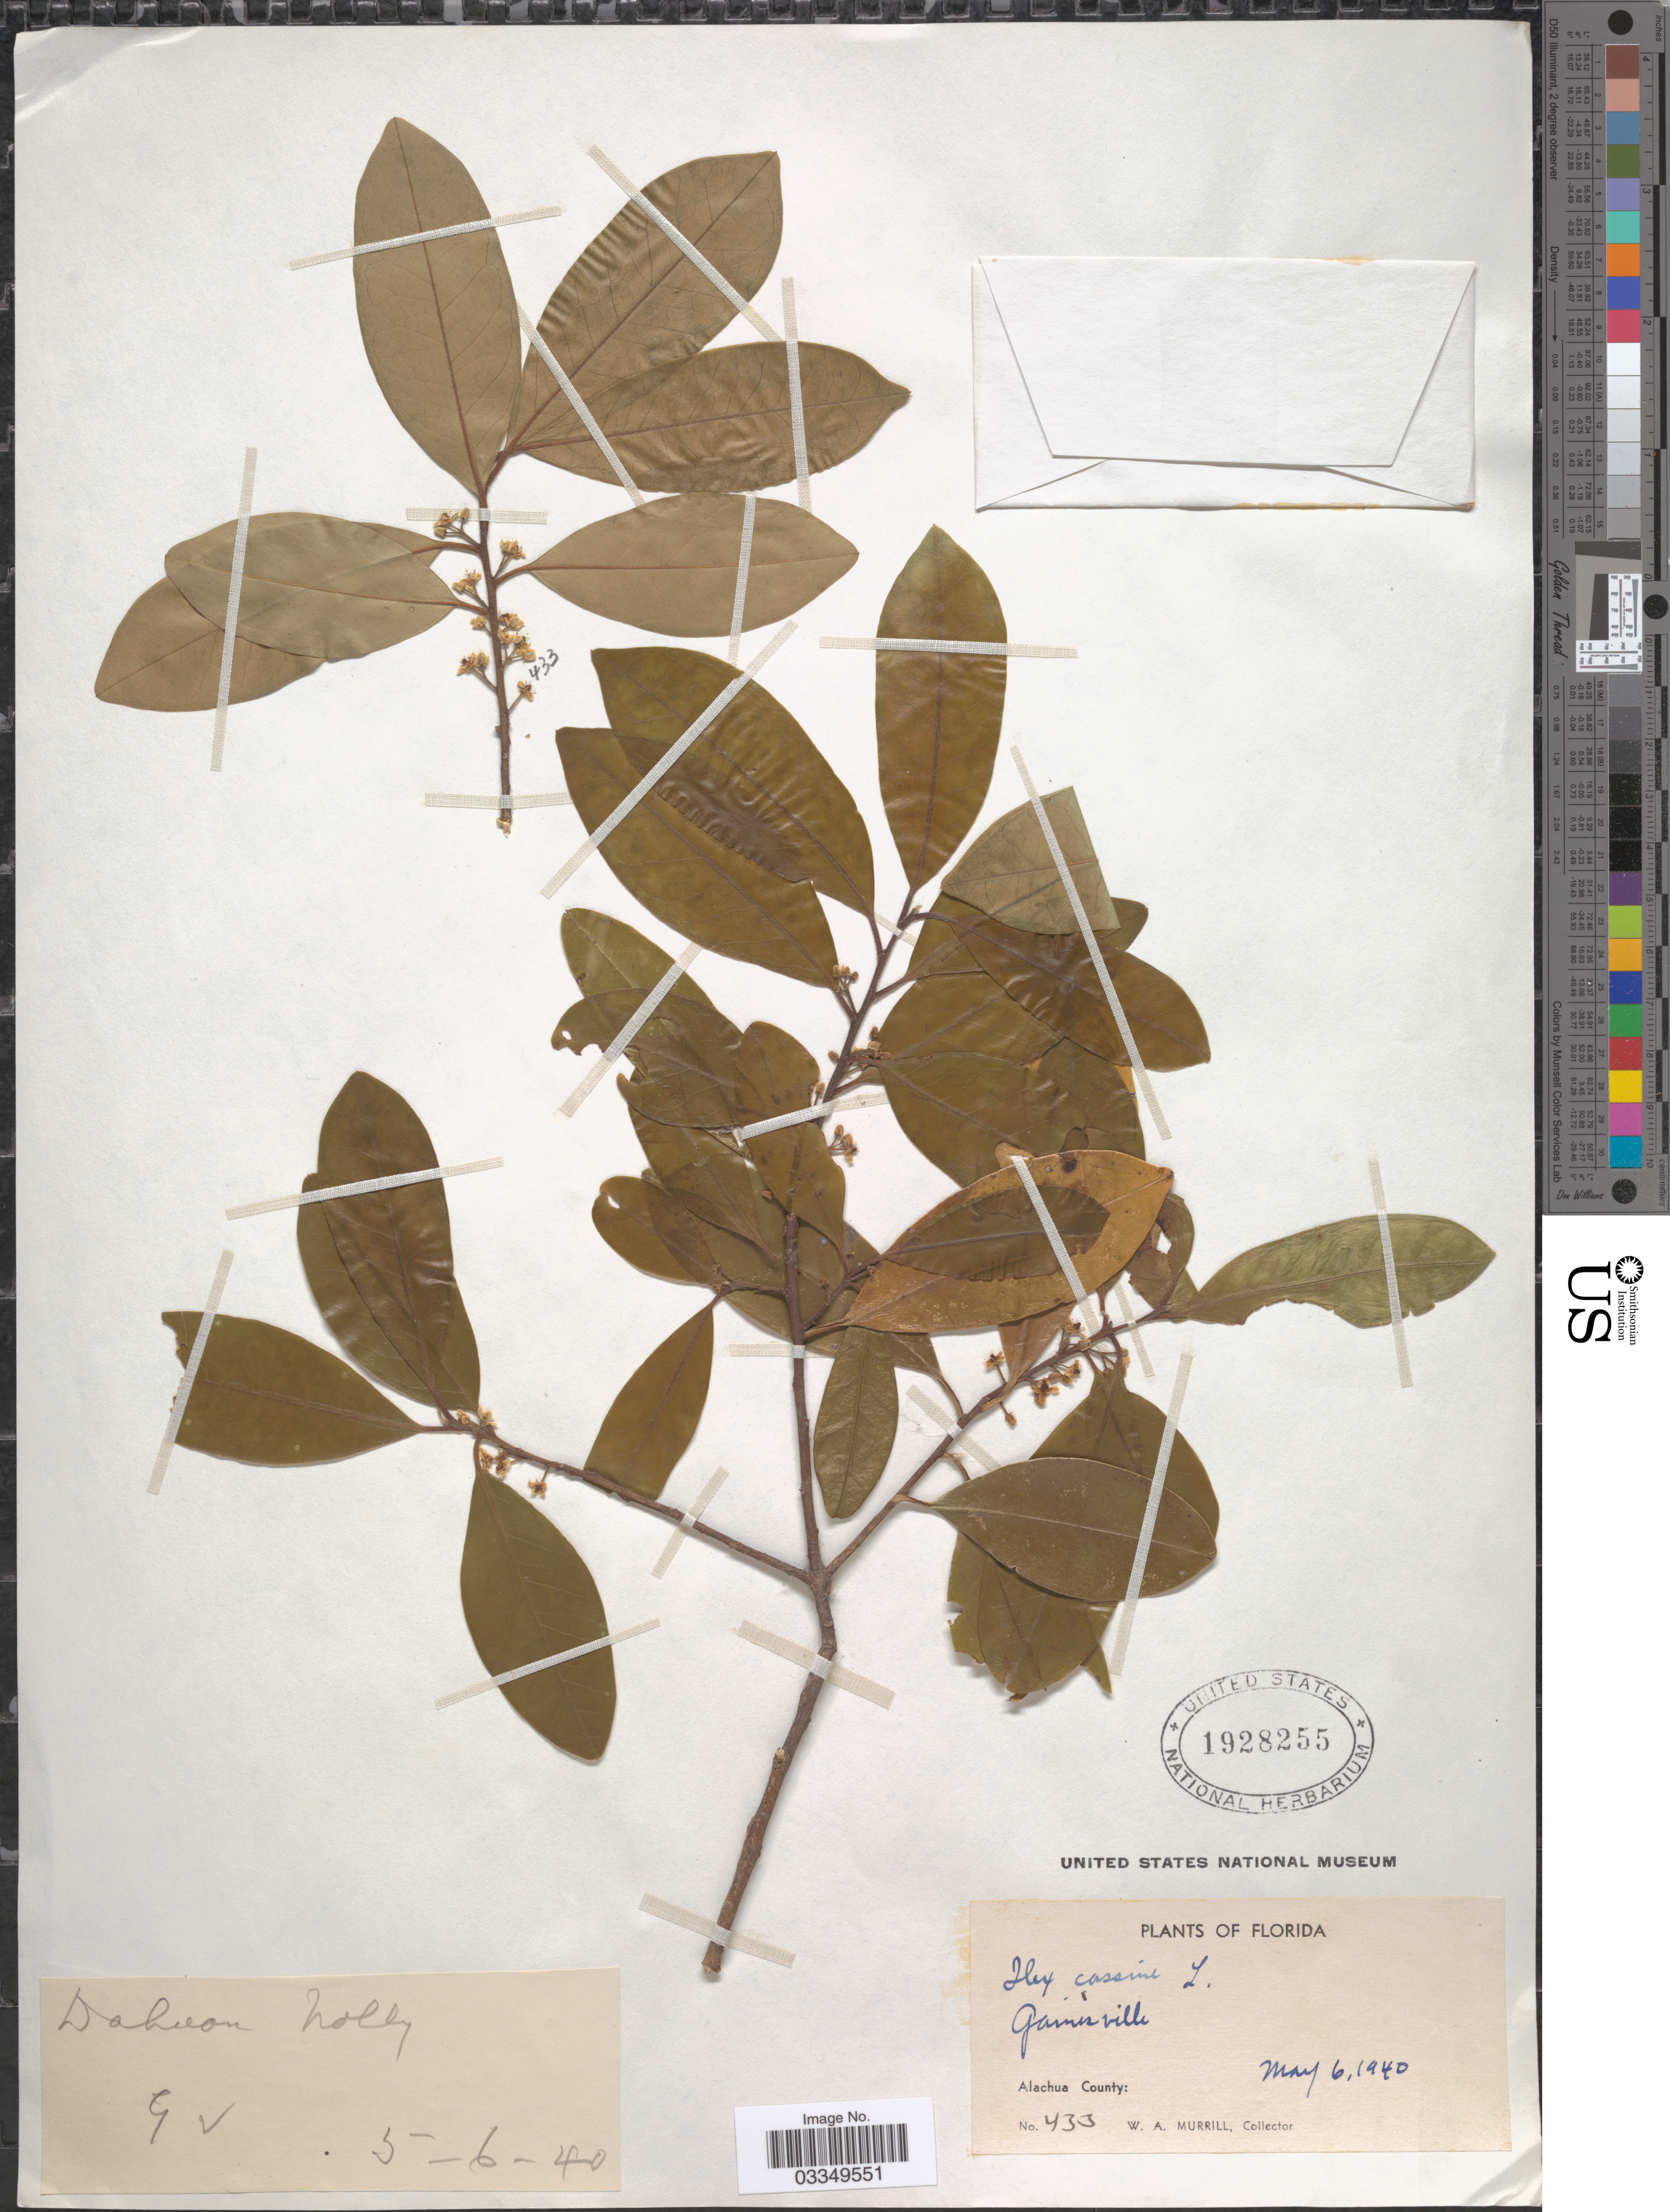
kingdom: Plantae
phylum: Tracheophyta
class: Magnoliopsida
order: Aquifoliales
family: Aquifoliaceae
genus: Ilex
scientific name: Ilex cassine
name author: L.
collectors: W. A. Murrill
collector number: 433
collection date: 1940-05-06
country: United States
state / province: Florida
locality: Gainesville, Alachua County.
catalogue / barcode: US 1928255